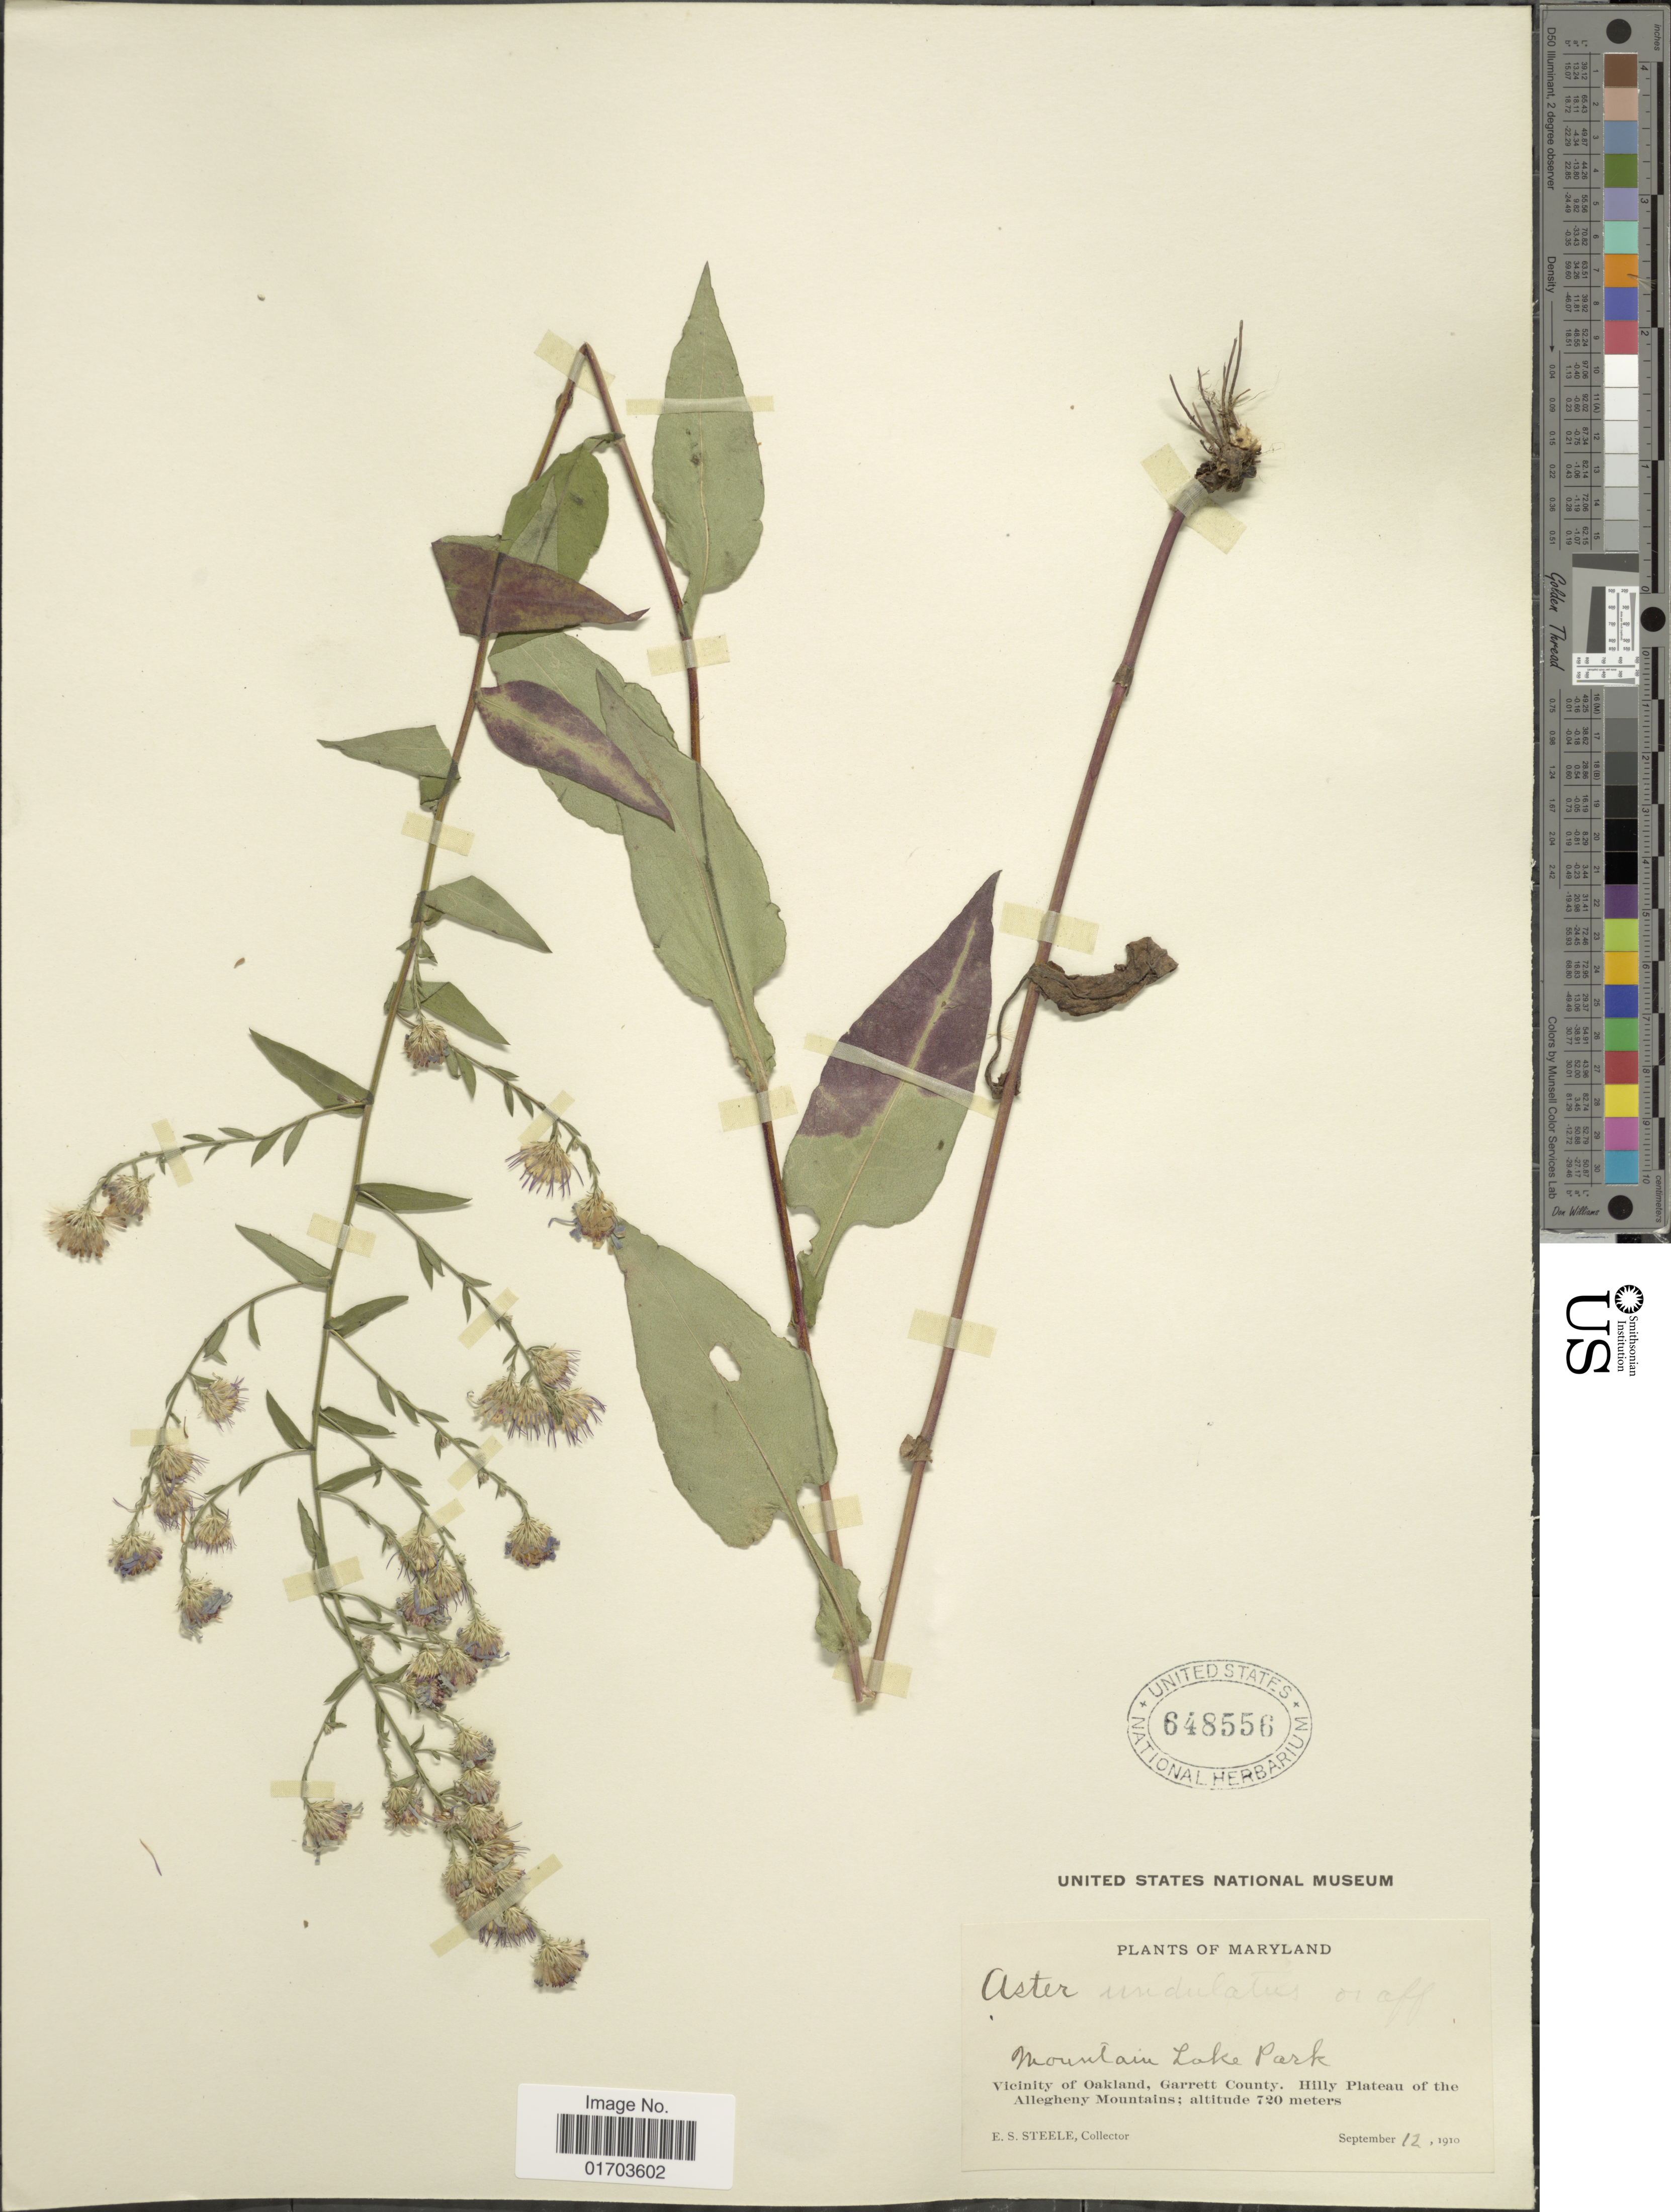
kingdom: Plantae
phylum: Tracheophyta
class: Magnoliopsida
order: Asterales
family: Asteraceae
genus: Symphyotrichum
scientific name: Symphyotrichum undulatum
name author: (L.) G.L. Nesom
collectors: E. Steele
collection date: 1910-09-12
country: United States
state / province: Maryland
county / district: Garrett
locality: Maryland. Mountain Lake Park. Vicinity of Oakland, Garrett County. Hilly Plateau of the Allegheny Mountains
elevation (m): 720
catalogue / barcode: US 648556